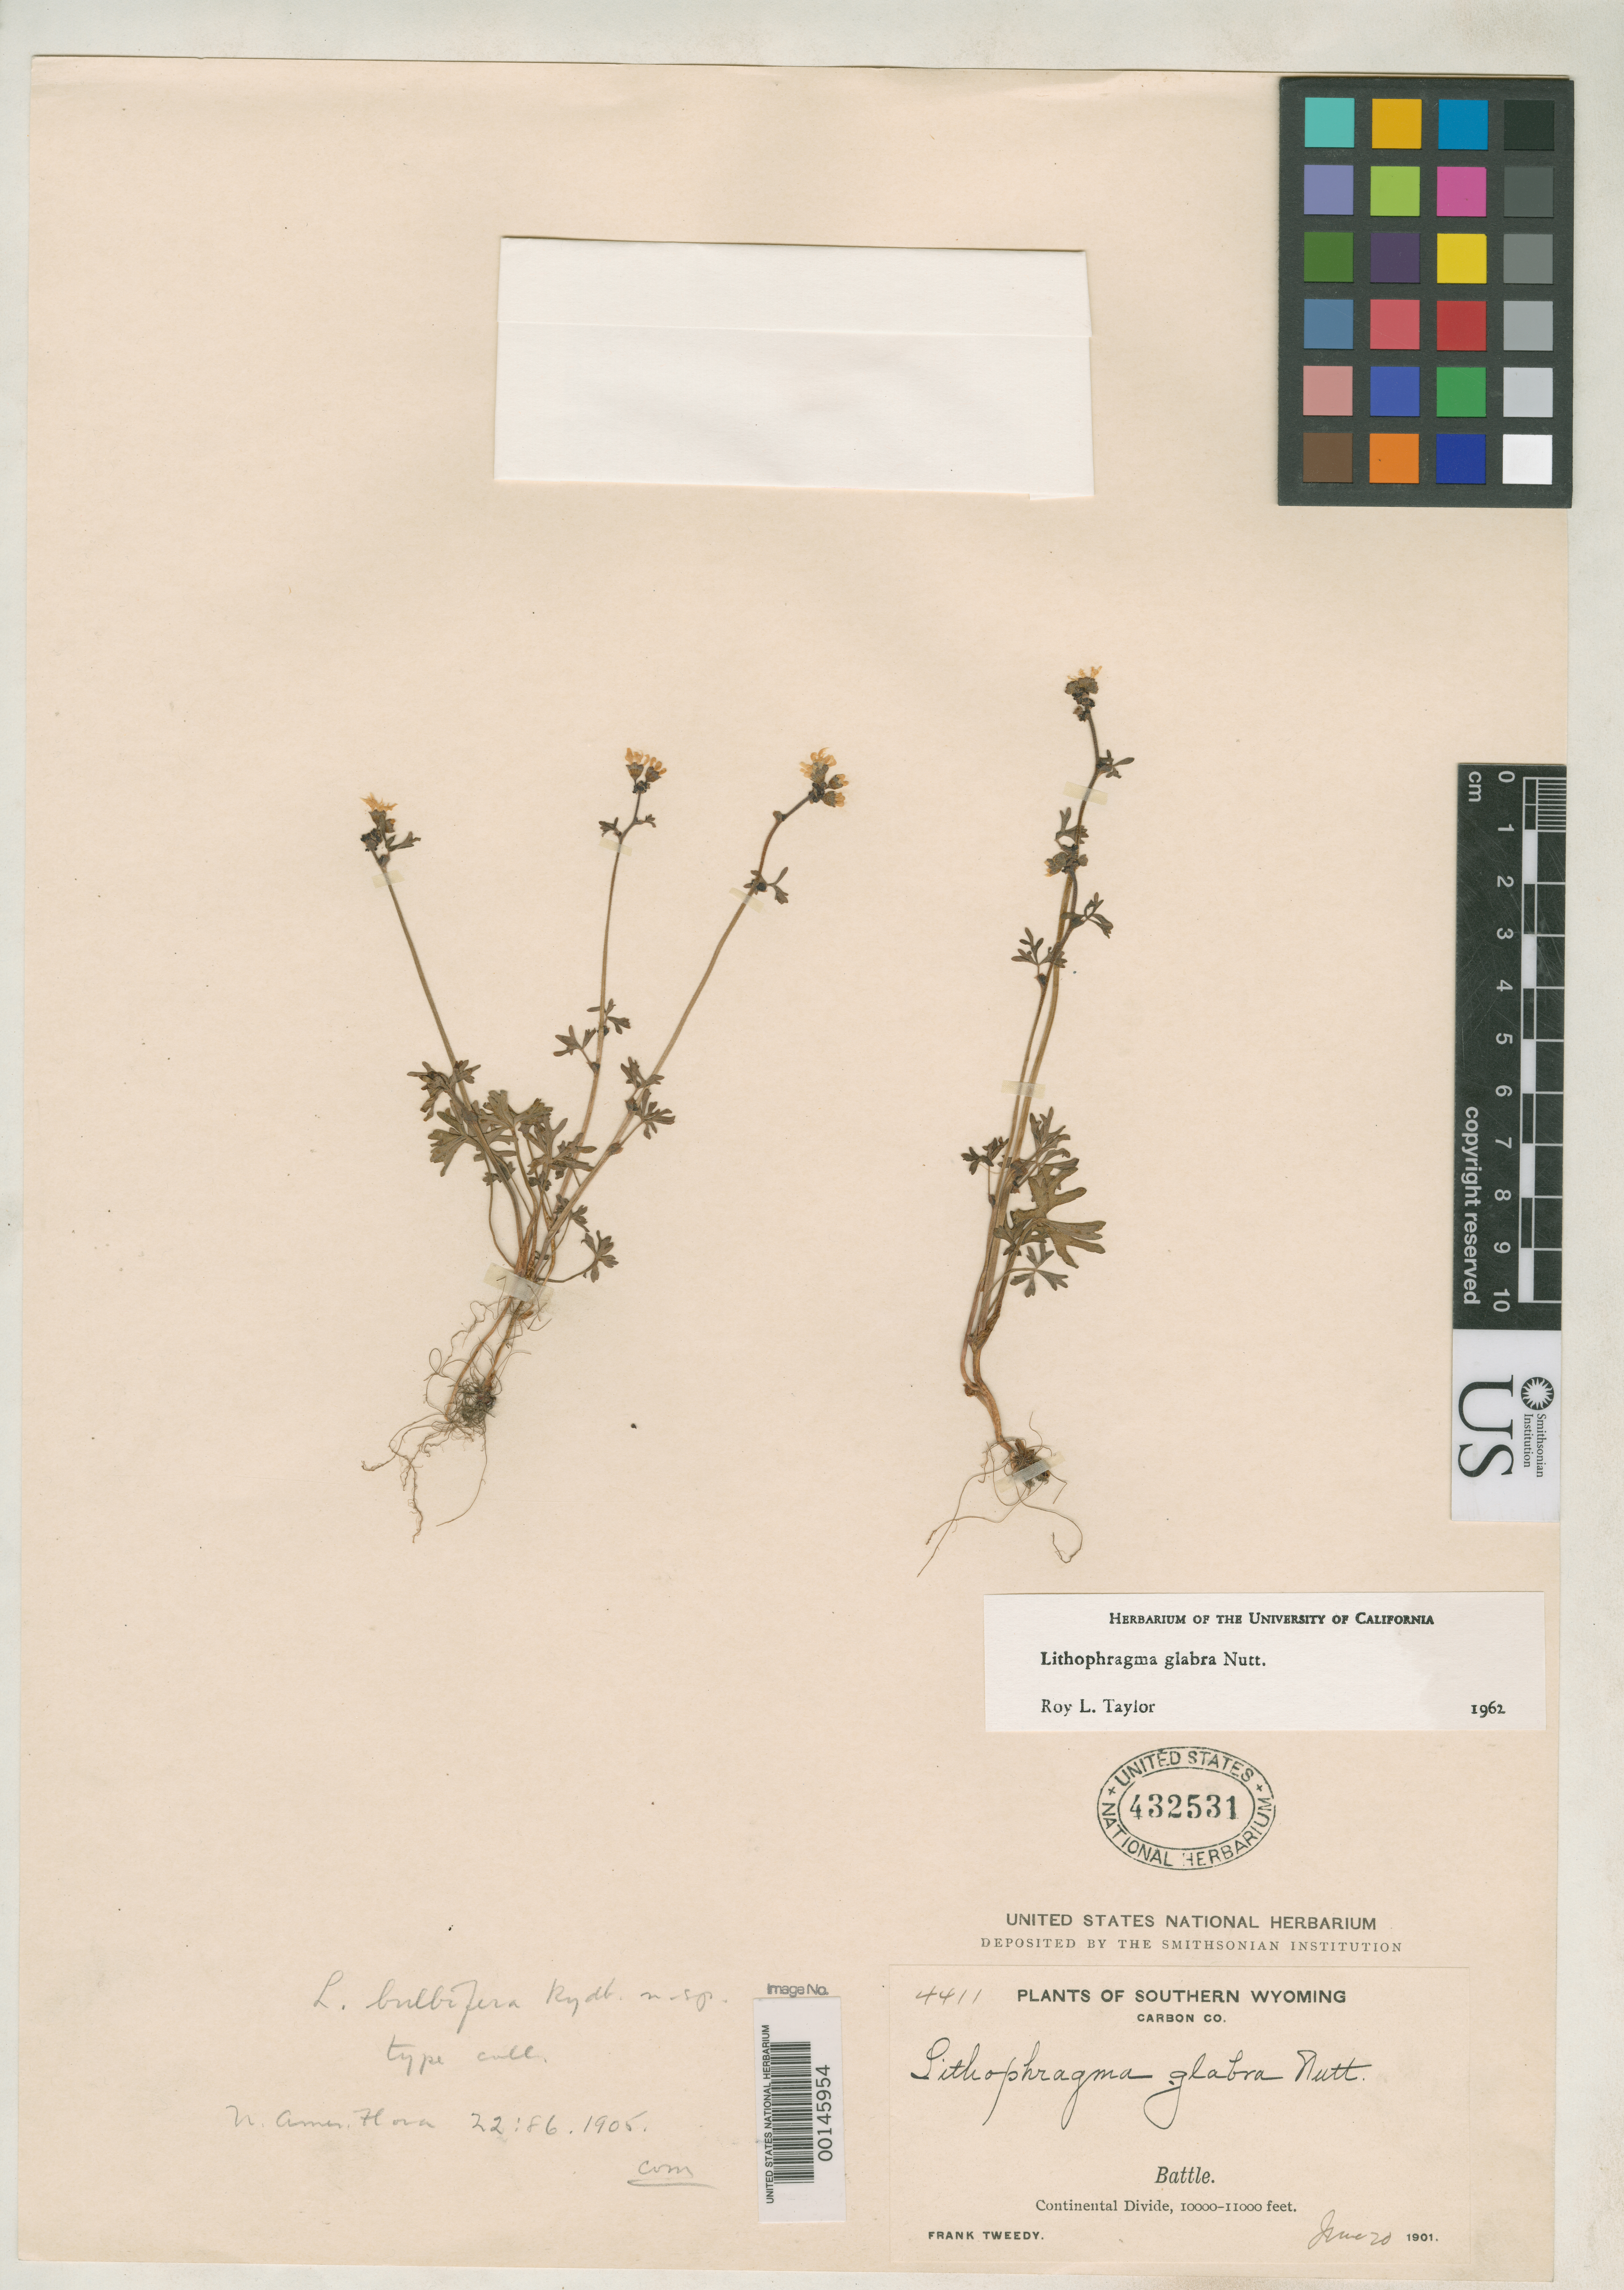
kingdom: Plantae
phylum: Tracheophyta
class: Magnoliopsida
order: Saxifragales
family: Saxifragaceae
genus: Lithophragma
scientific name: Lithophragma bulbifera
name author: Rydb.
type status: Isotype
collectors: F. Tweedy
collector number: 4411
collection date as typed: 20 Jun 1901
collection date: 1901-06-20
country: United States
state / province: Wyoming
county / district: Carbon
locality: Battle.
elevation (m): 3000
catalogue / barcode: US 432531